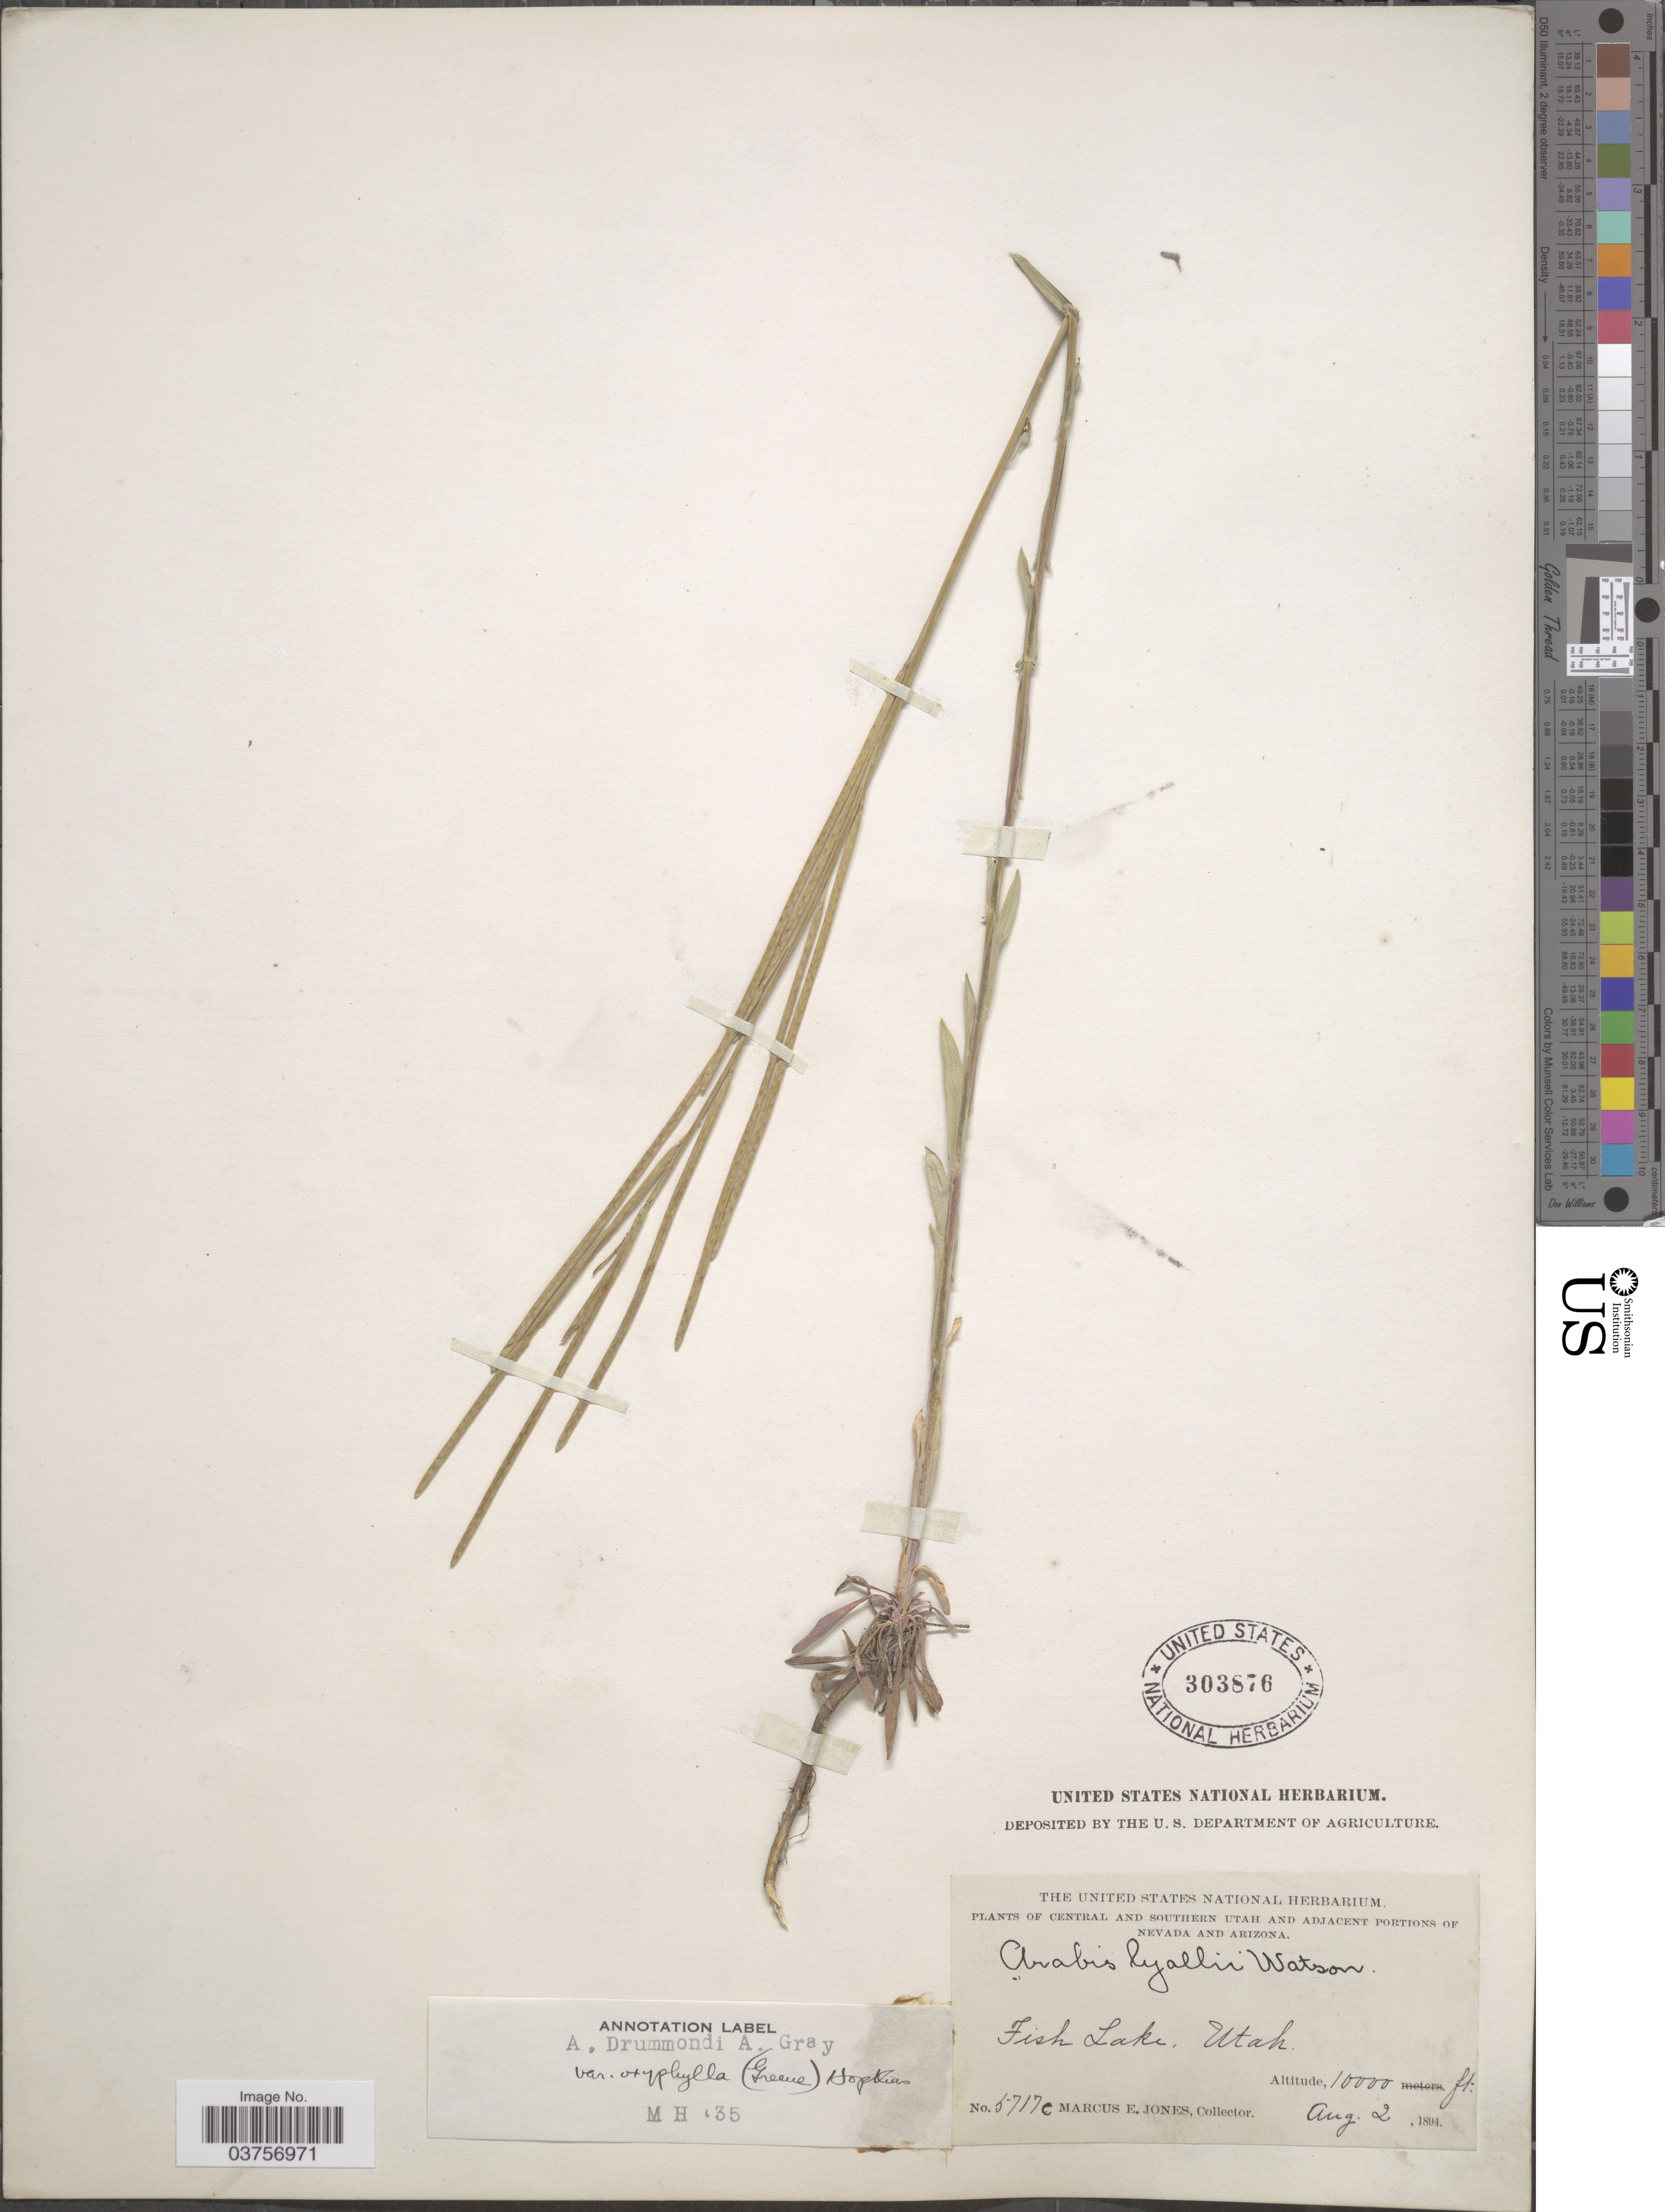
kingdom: Plantae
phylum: Tracheophyta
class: Magnoliopsida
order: Brassicales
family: Brassicaceae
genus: Arabis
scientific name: Arabis drummondii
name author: A. Gray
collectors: M. E. Jones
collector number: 5717c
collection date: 1894-08-02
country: United States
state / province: Utah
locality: Central and Southern Utah. Fish Lake.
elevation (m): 3048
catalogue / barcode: US 303876